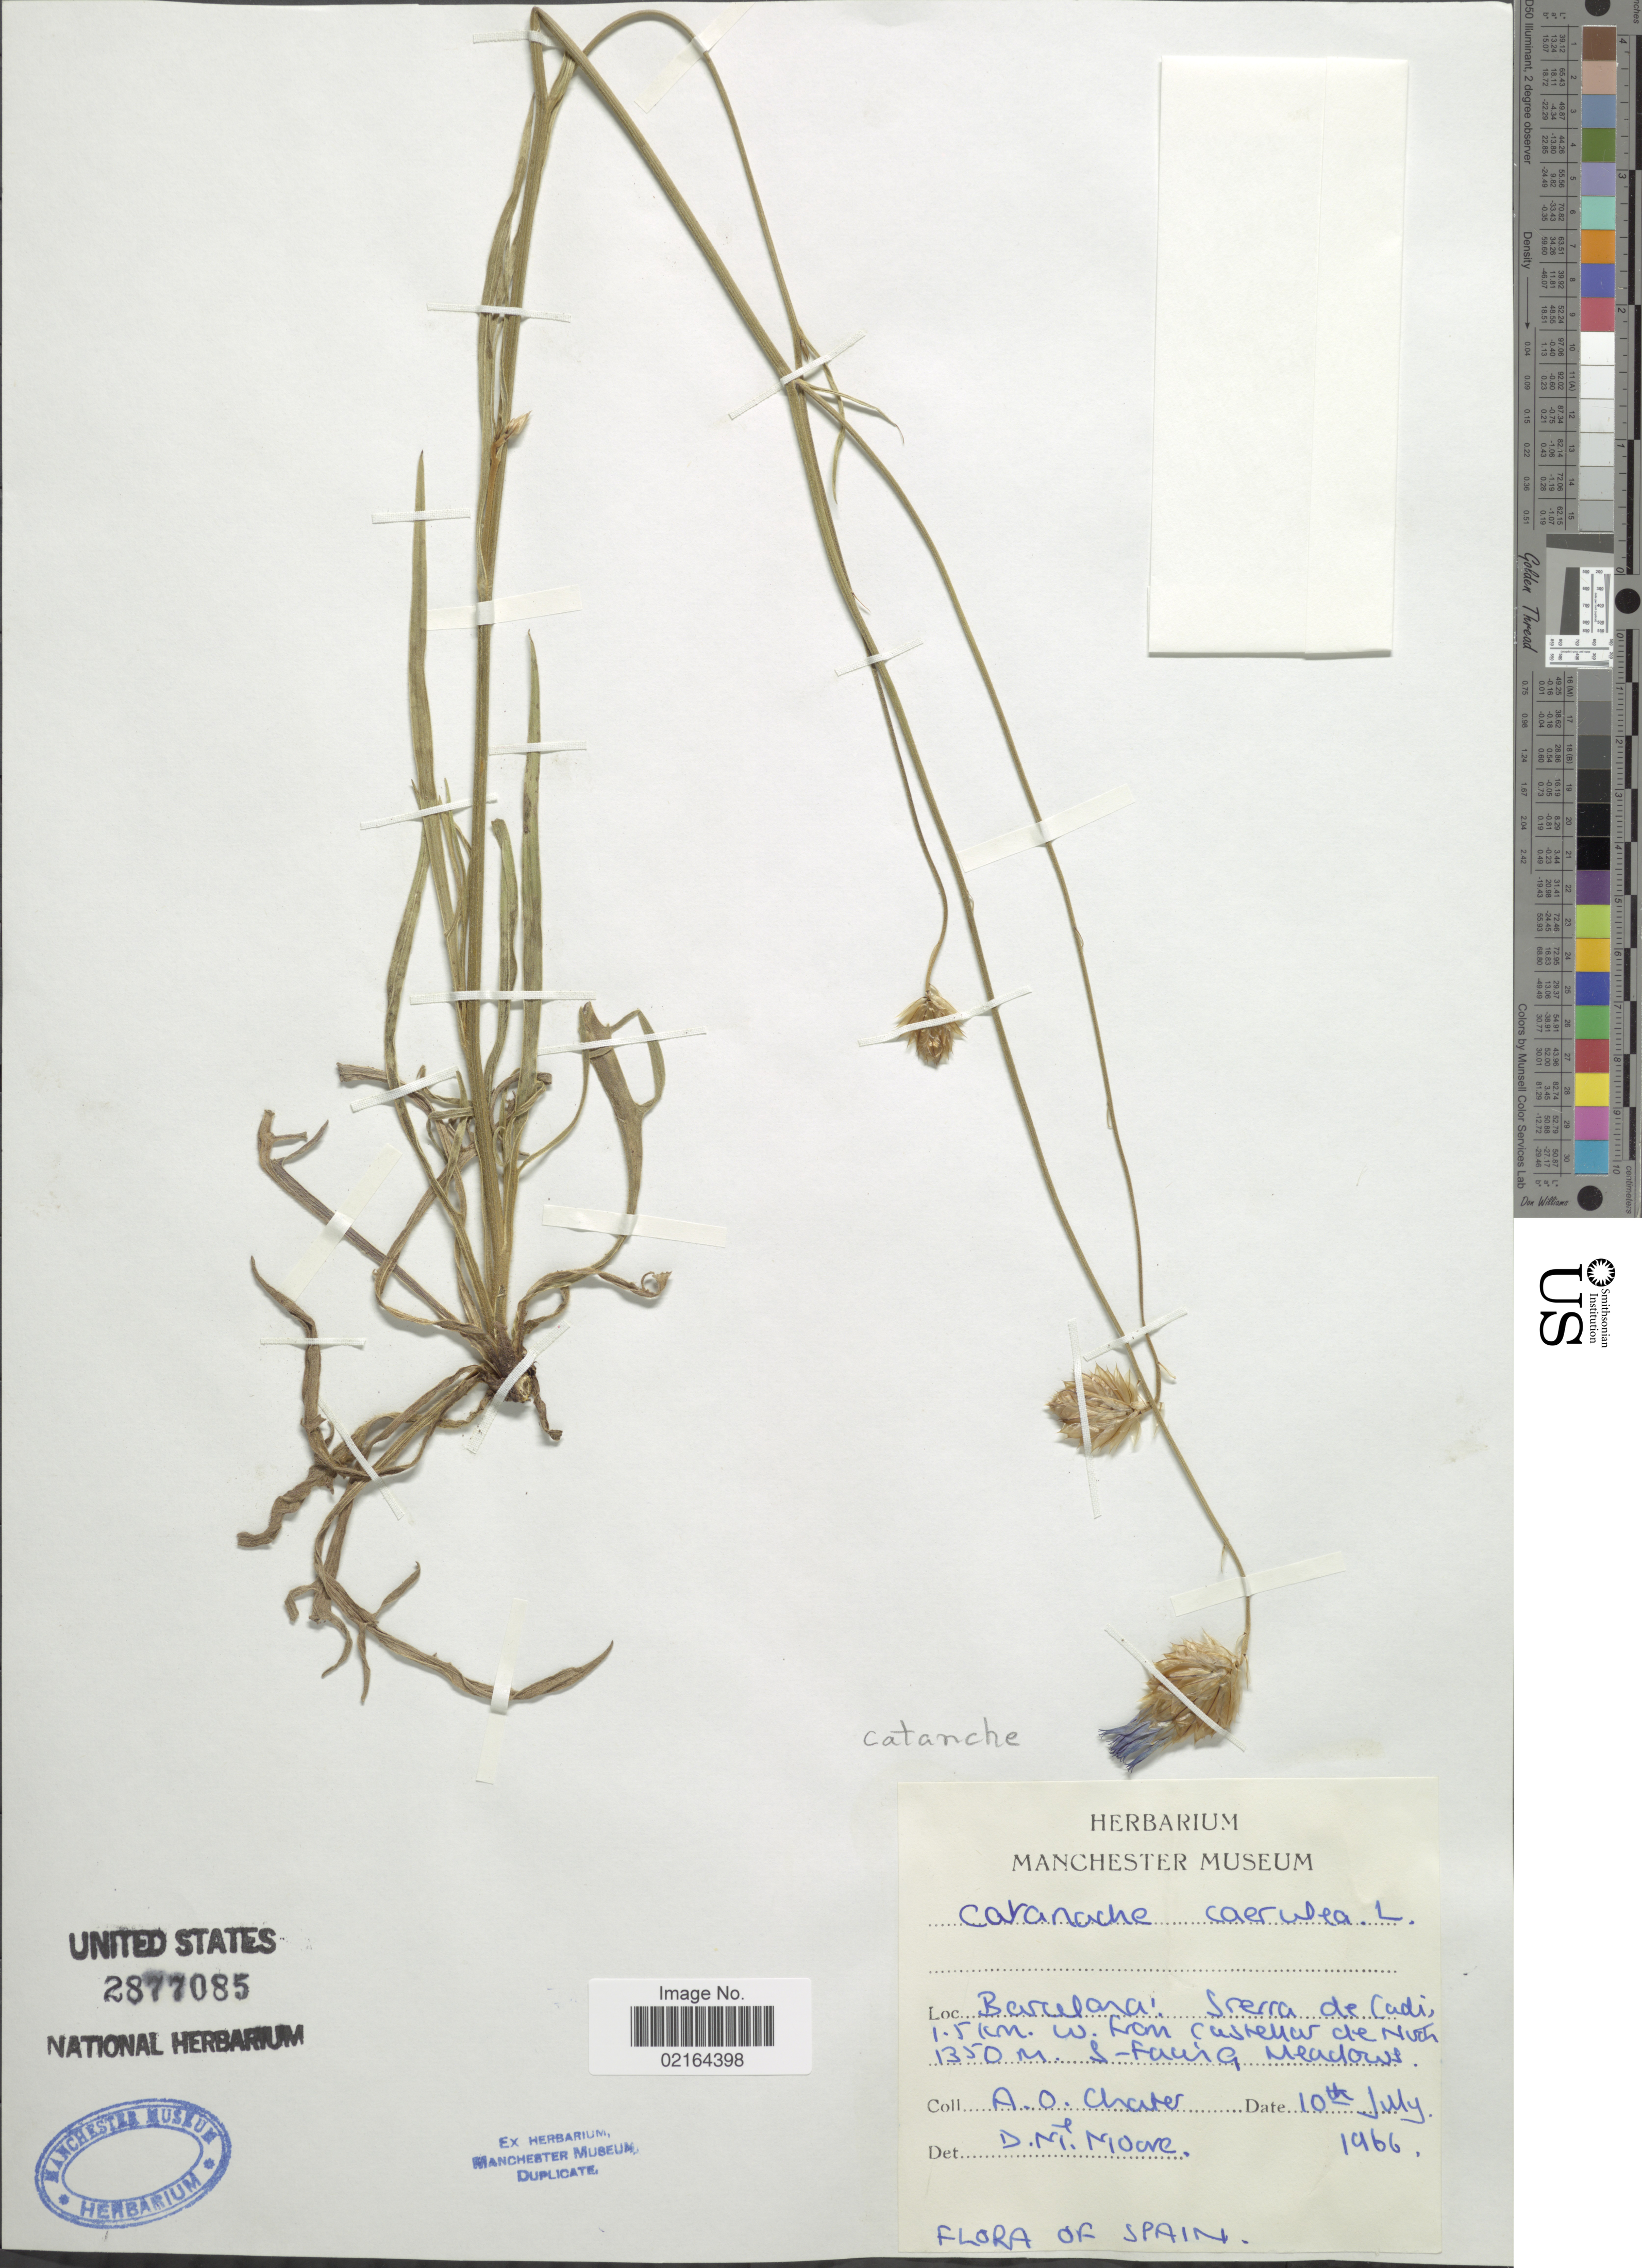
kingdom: Plantae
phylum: Tracheophyta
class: Magnoliopsida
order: Asterales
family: Asteraceae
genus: Catananche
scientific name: Catananche caerulea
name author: L.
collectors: A. O. Chater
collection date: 1966-07-10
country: Spain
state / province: Catalunya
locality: Barcelona, Sierra de Cadí , 1.5 km. W. from Castellar de N' Hug S-facing meadows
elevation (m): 1350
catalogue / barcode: US 2877085